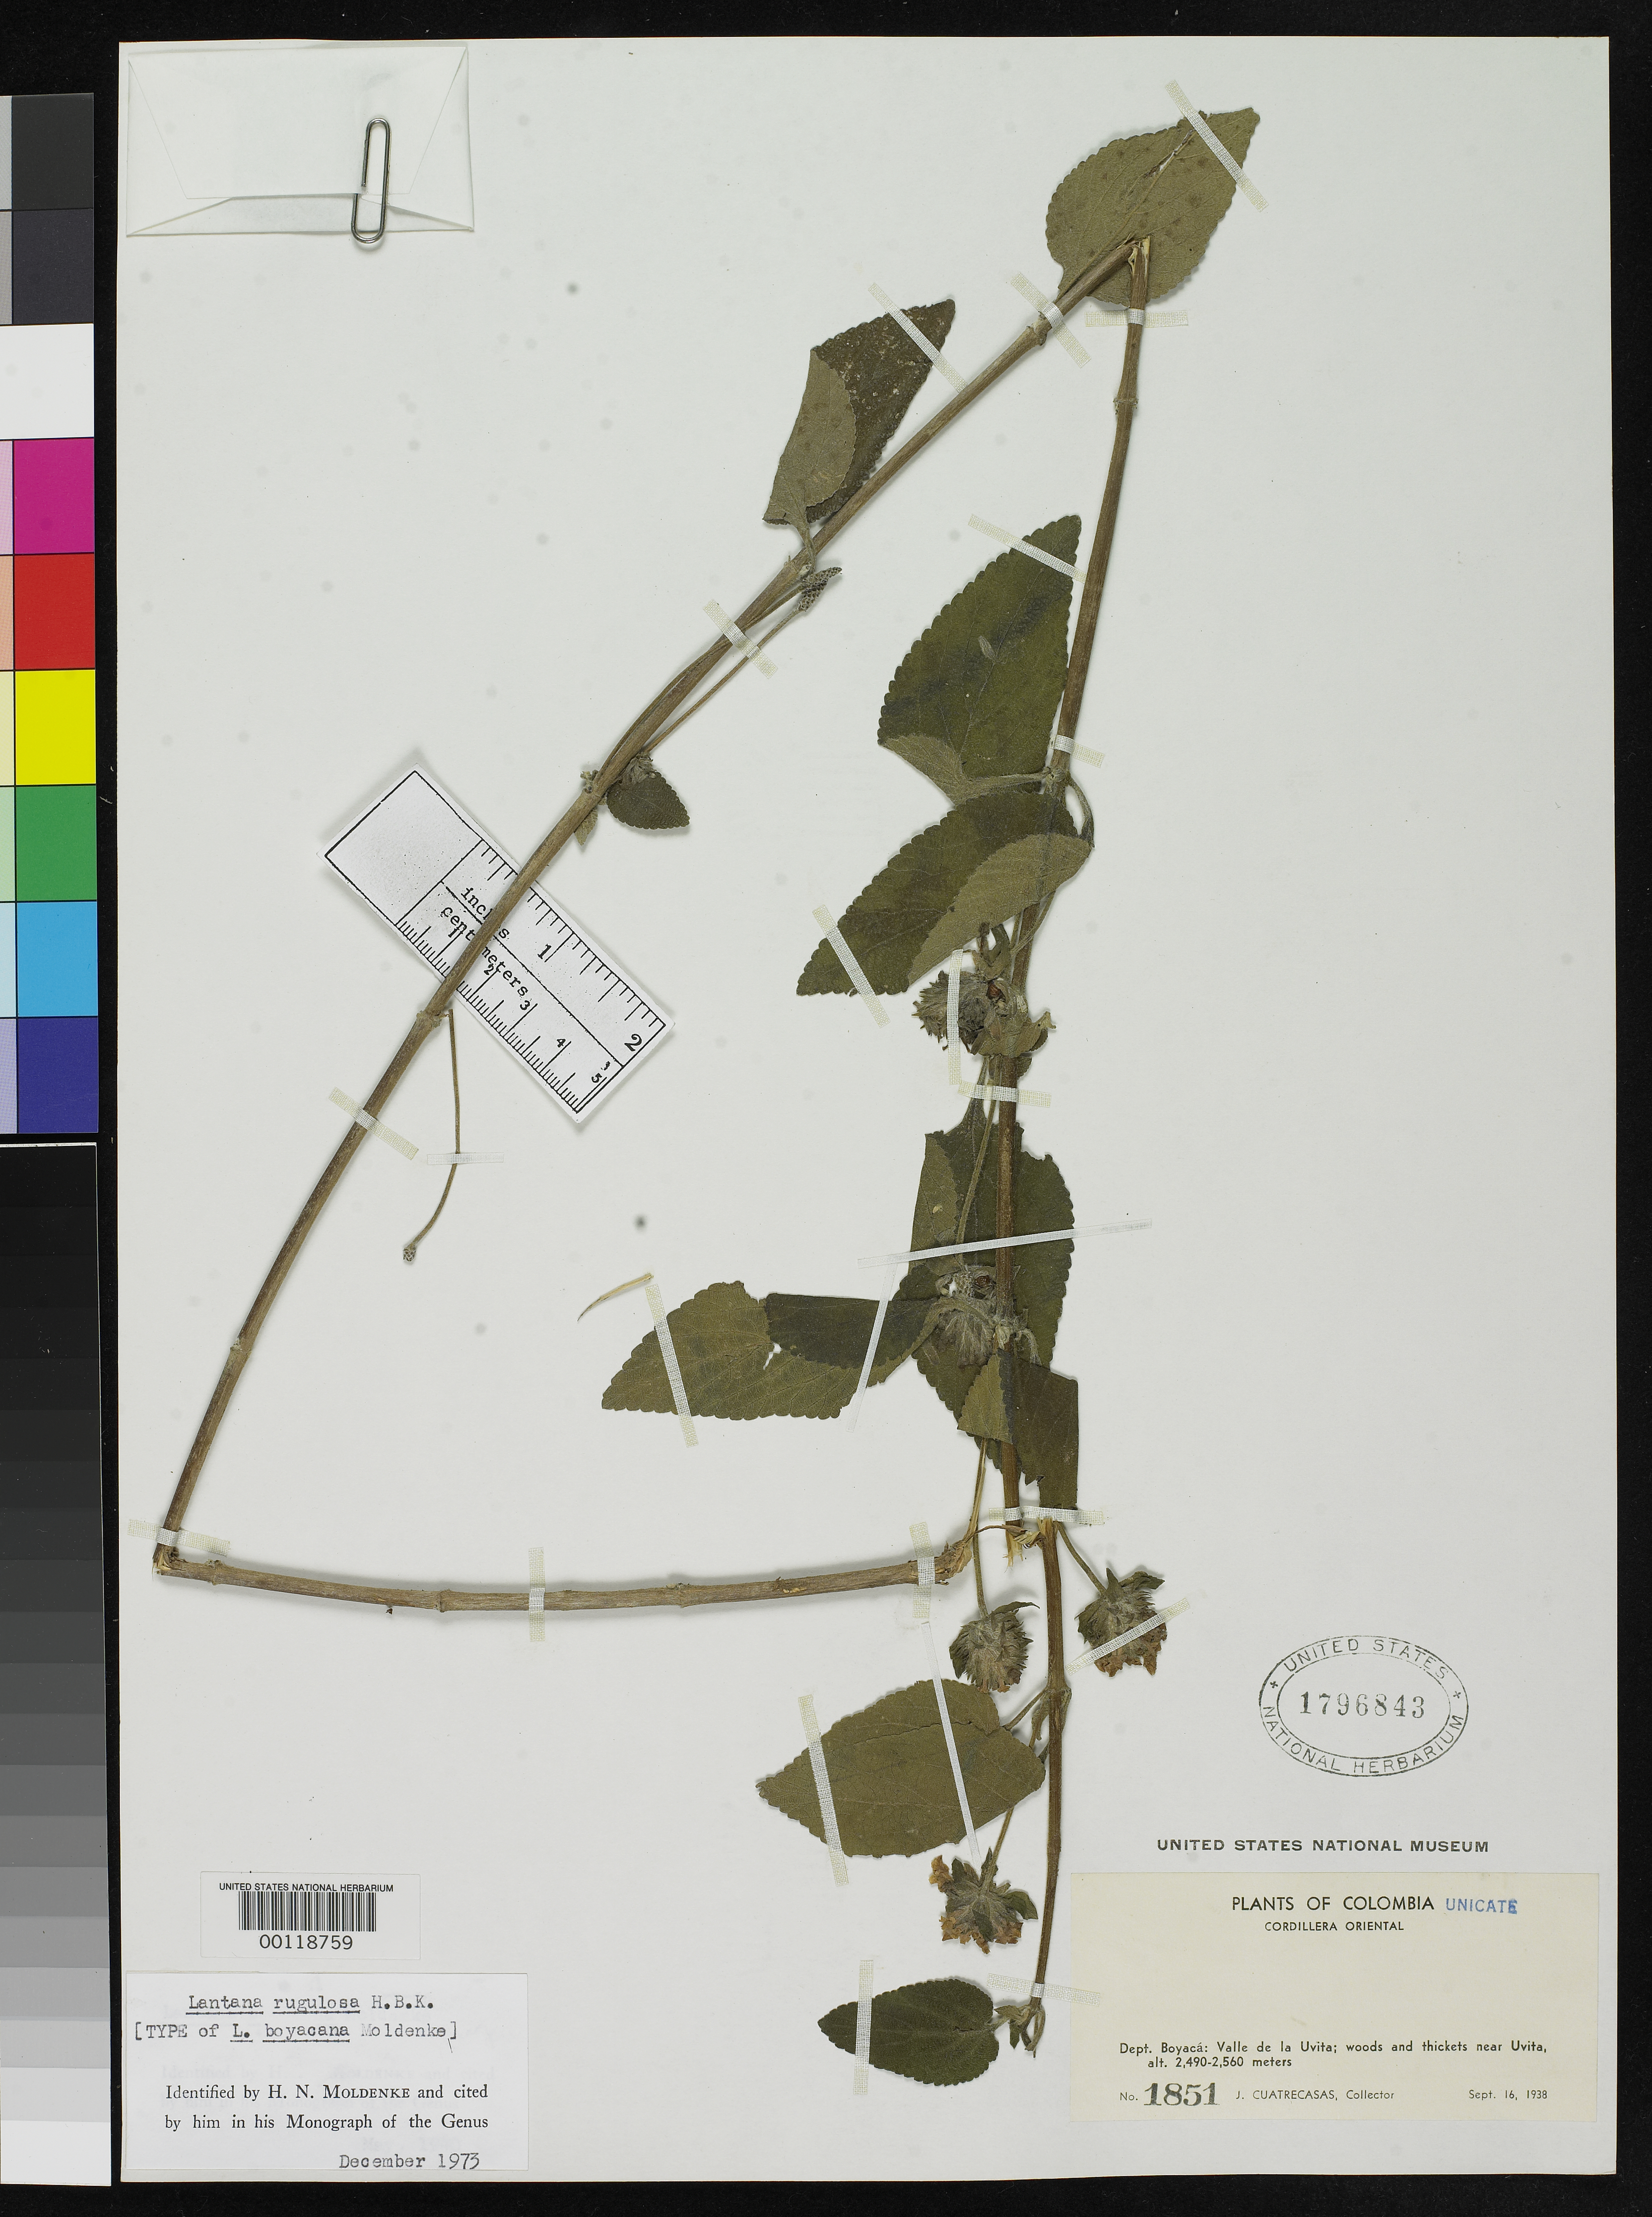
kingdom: Plantae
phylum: Tracheophyta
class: Magnoliopsida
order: Lamiales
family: Verbenaceae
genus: Lantana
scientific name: Lantana boyacana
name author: Moldenke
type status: Isotype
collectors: J. Cuatrecasas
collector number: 1851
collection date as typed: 16 Sep 1938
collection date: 1938-09-16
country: Colombia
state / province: Boyacá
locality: Valle de La Uvita, near Uvita.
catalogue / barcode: US 1796843